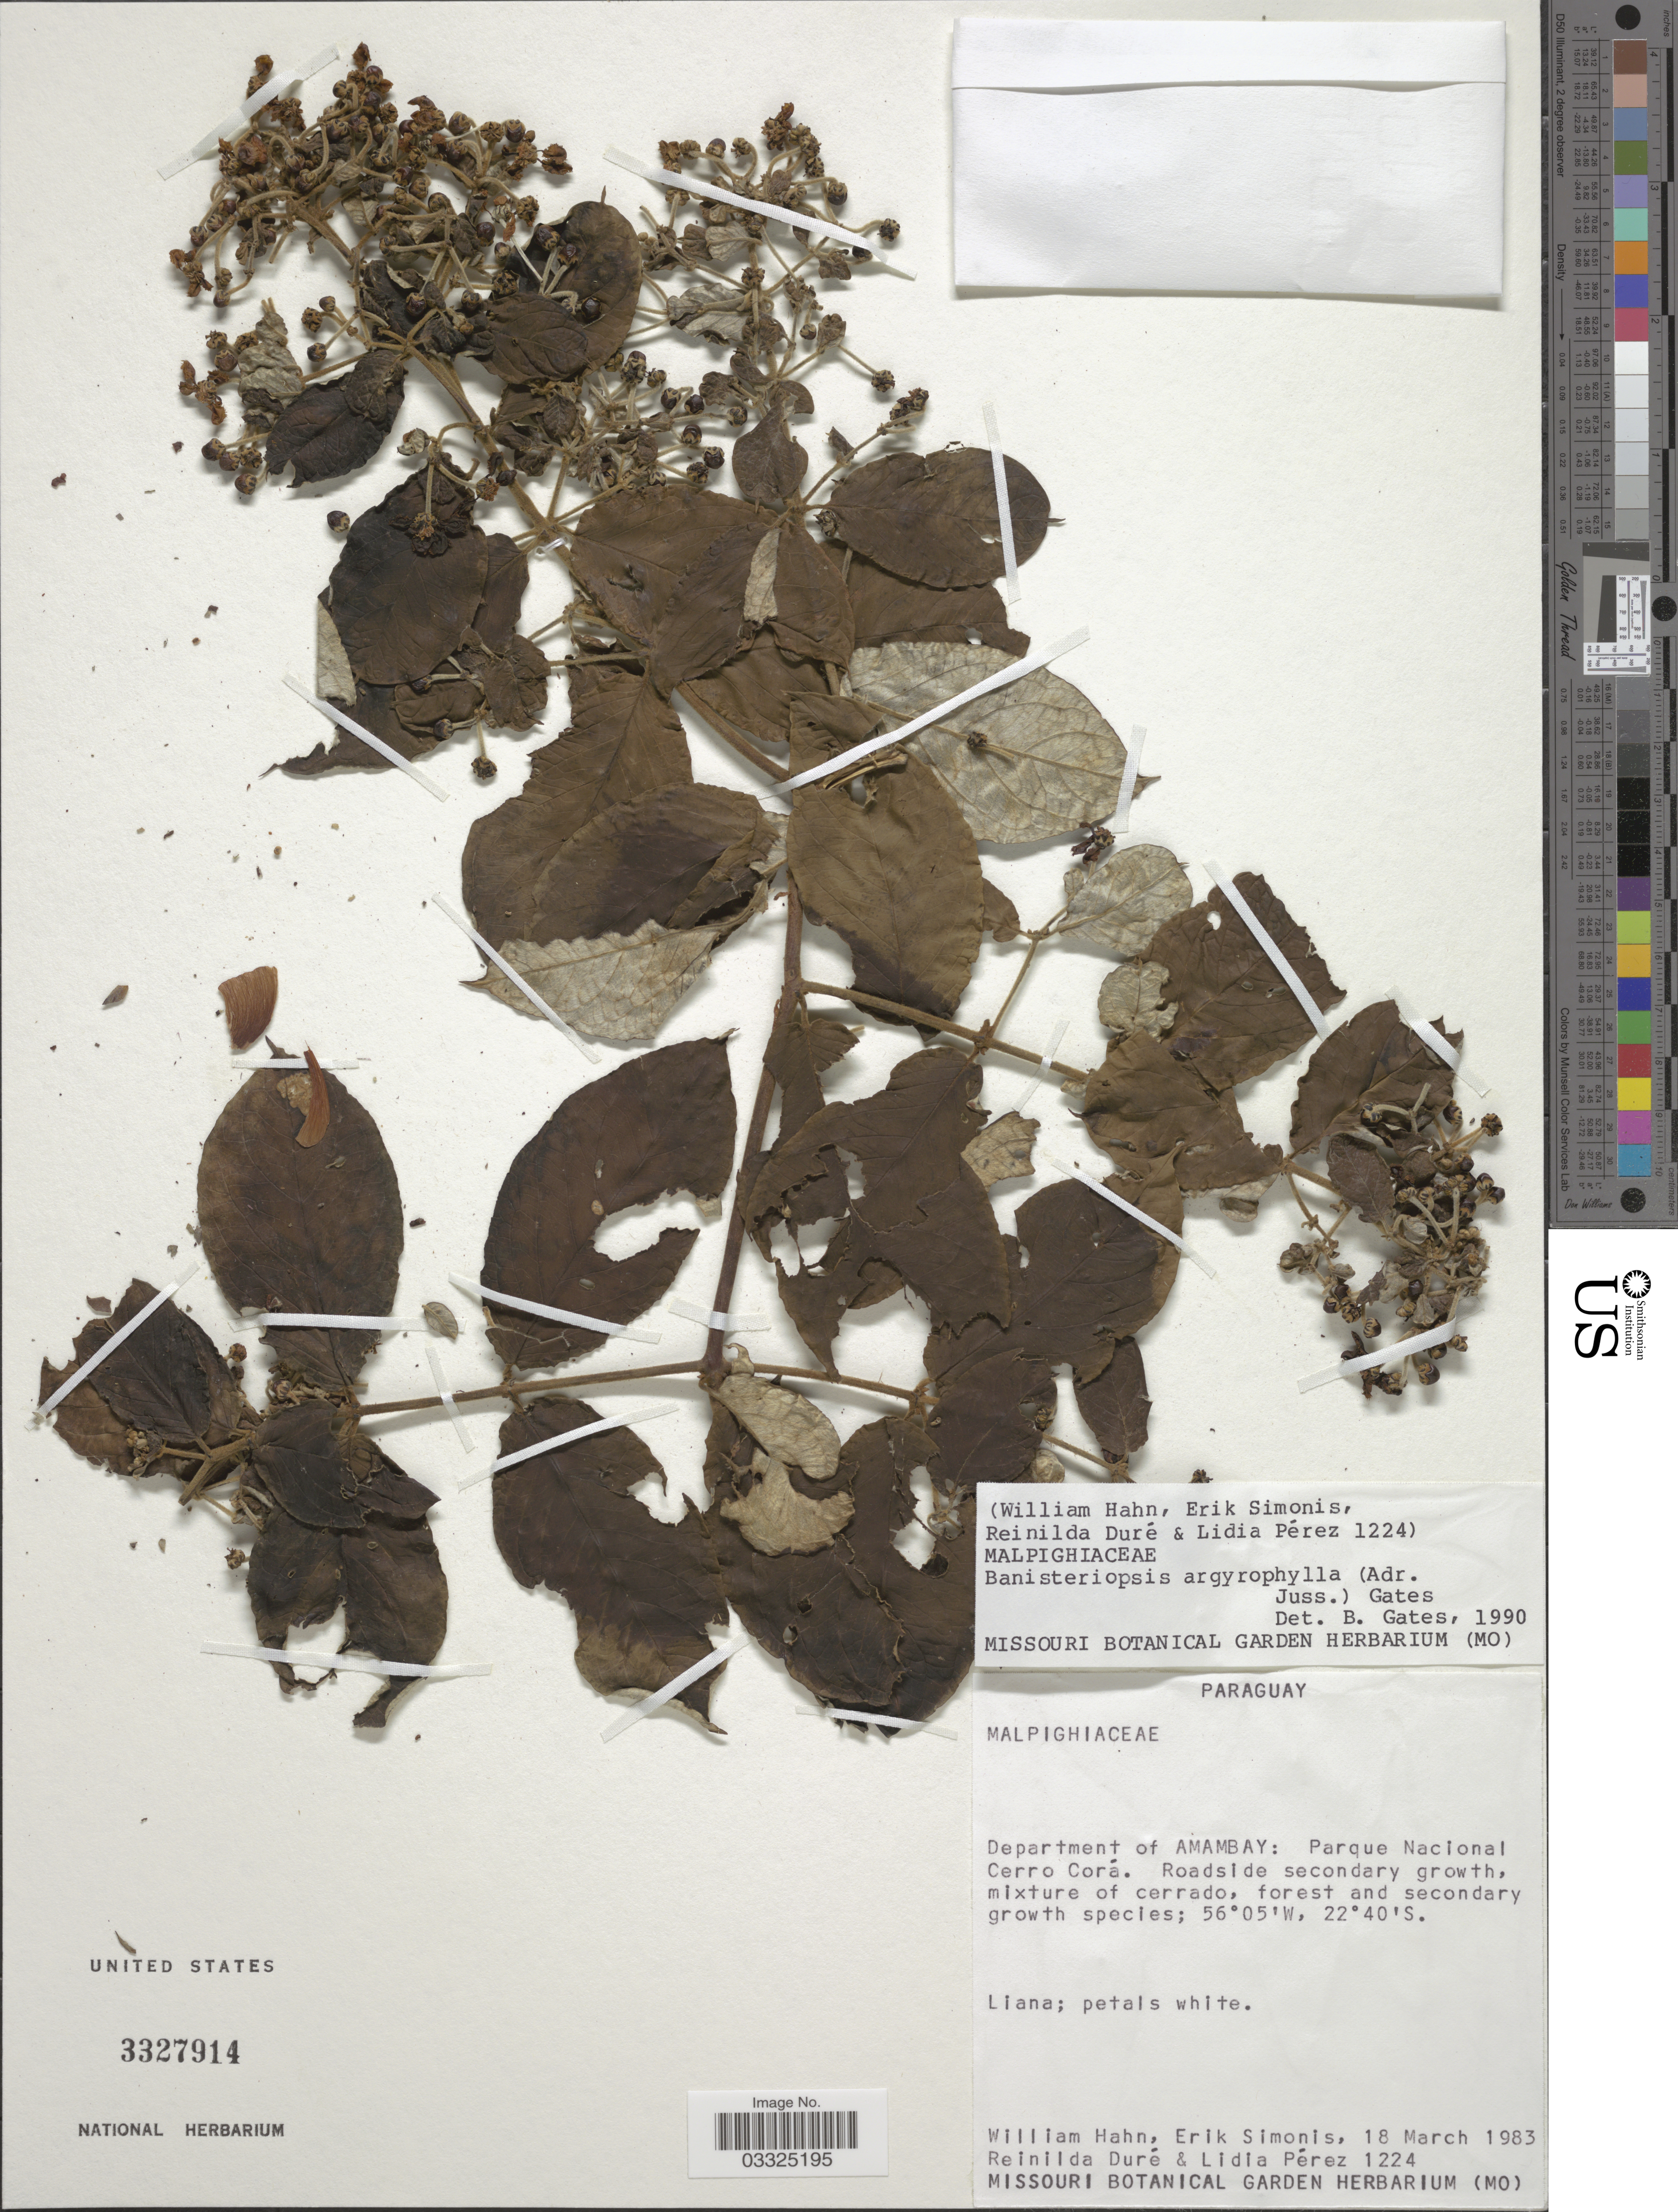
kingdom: Plantae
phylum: Tracheophyta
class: Magnoliopsida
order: Malpighiales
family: Malpighiaceae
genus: Banisteriopsis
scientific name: Banisteriopsis argyrophylla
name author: (A. Juss.) B. Gates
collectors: W. J. Hahn, E. Simonis, R. Duré & L. Pérez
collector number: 1224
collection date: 1983-03-18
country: Paraguay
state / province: Amambay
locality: Department of Amambay: Parque Nacional Cerro Corá.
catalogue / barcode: US 3327914